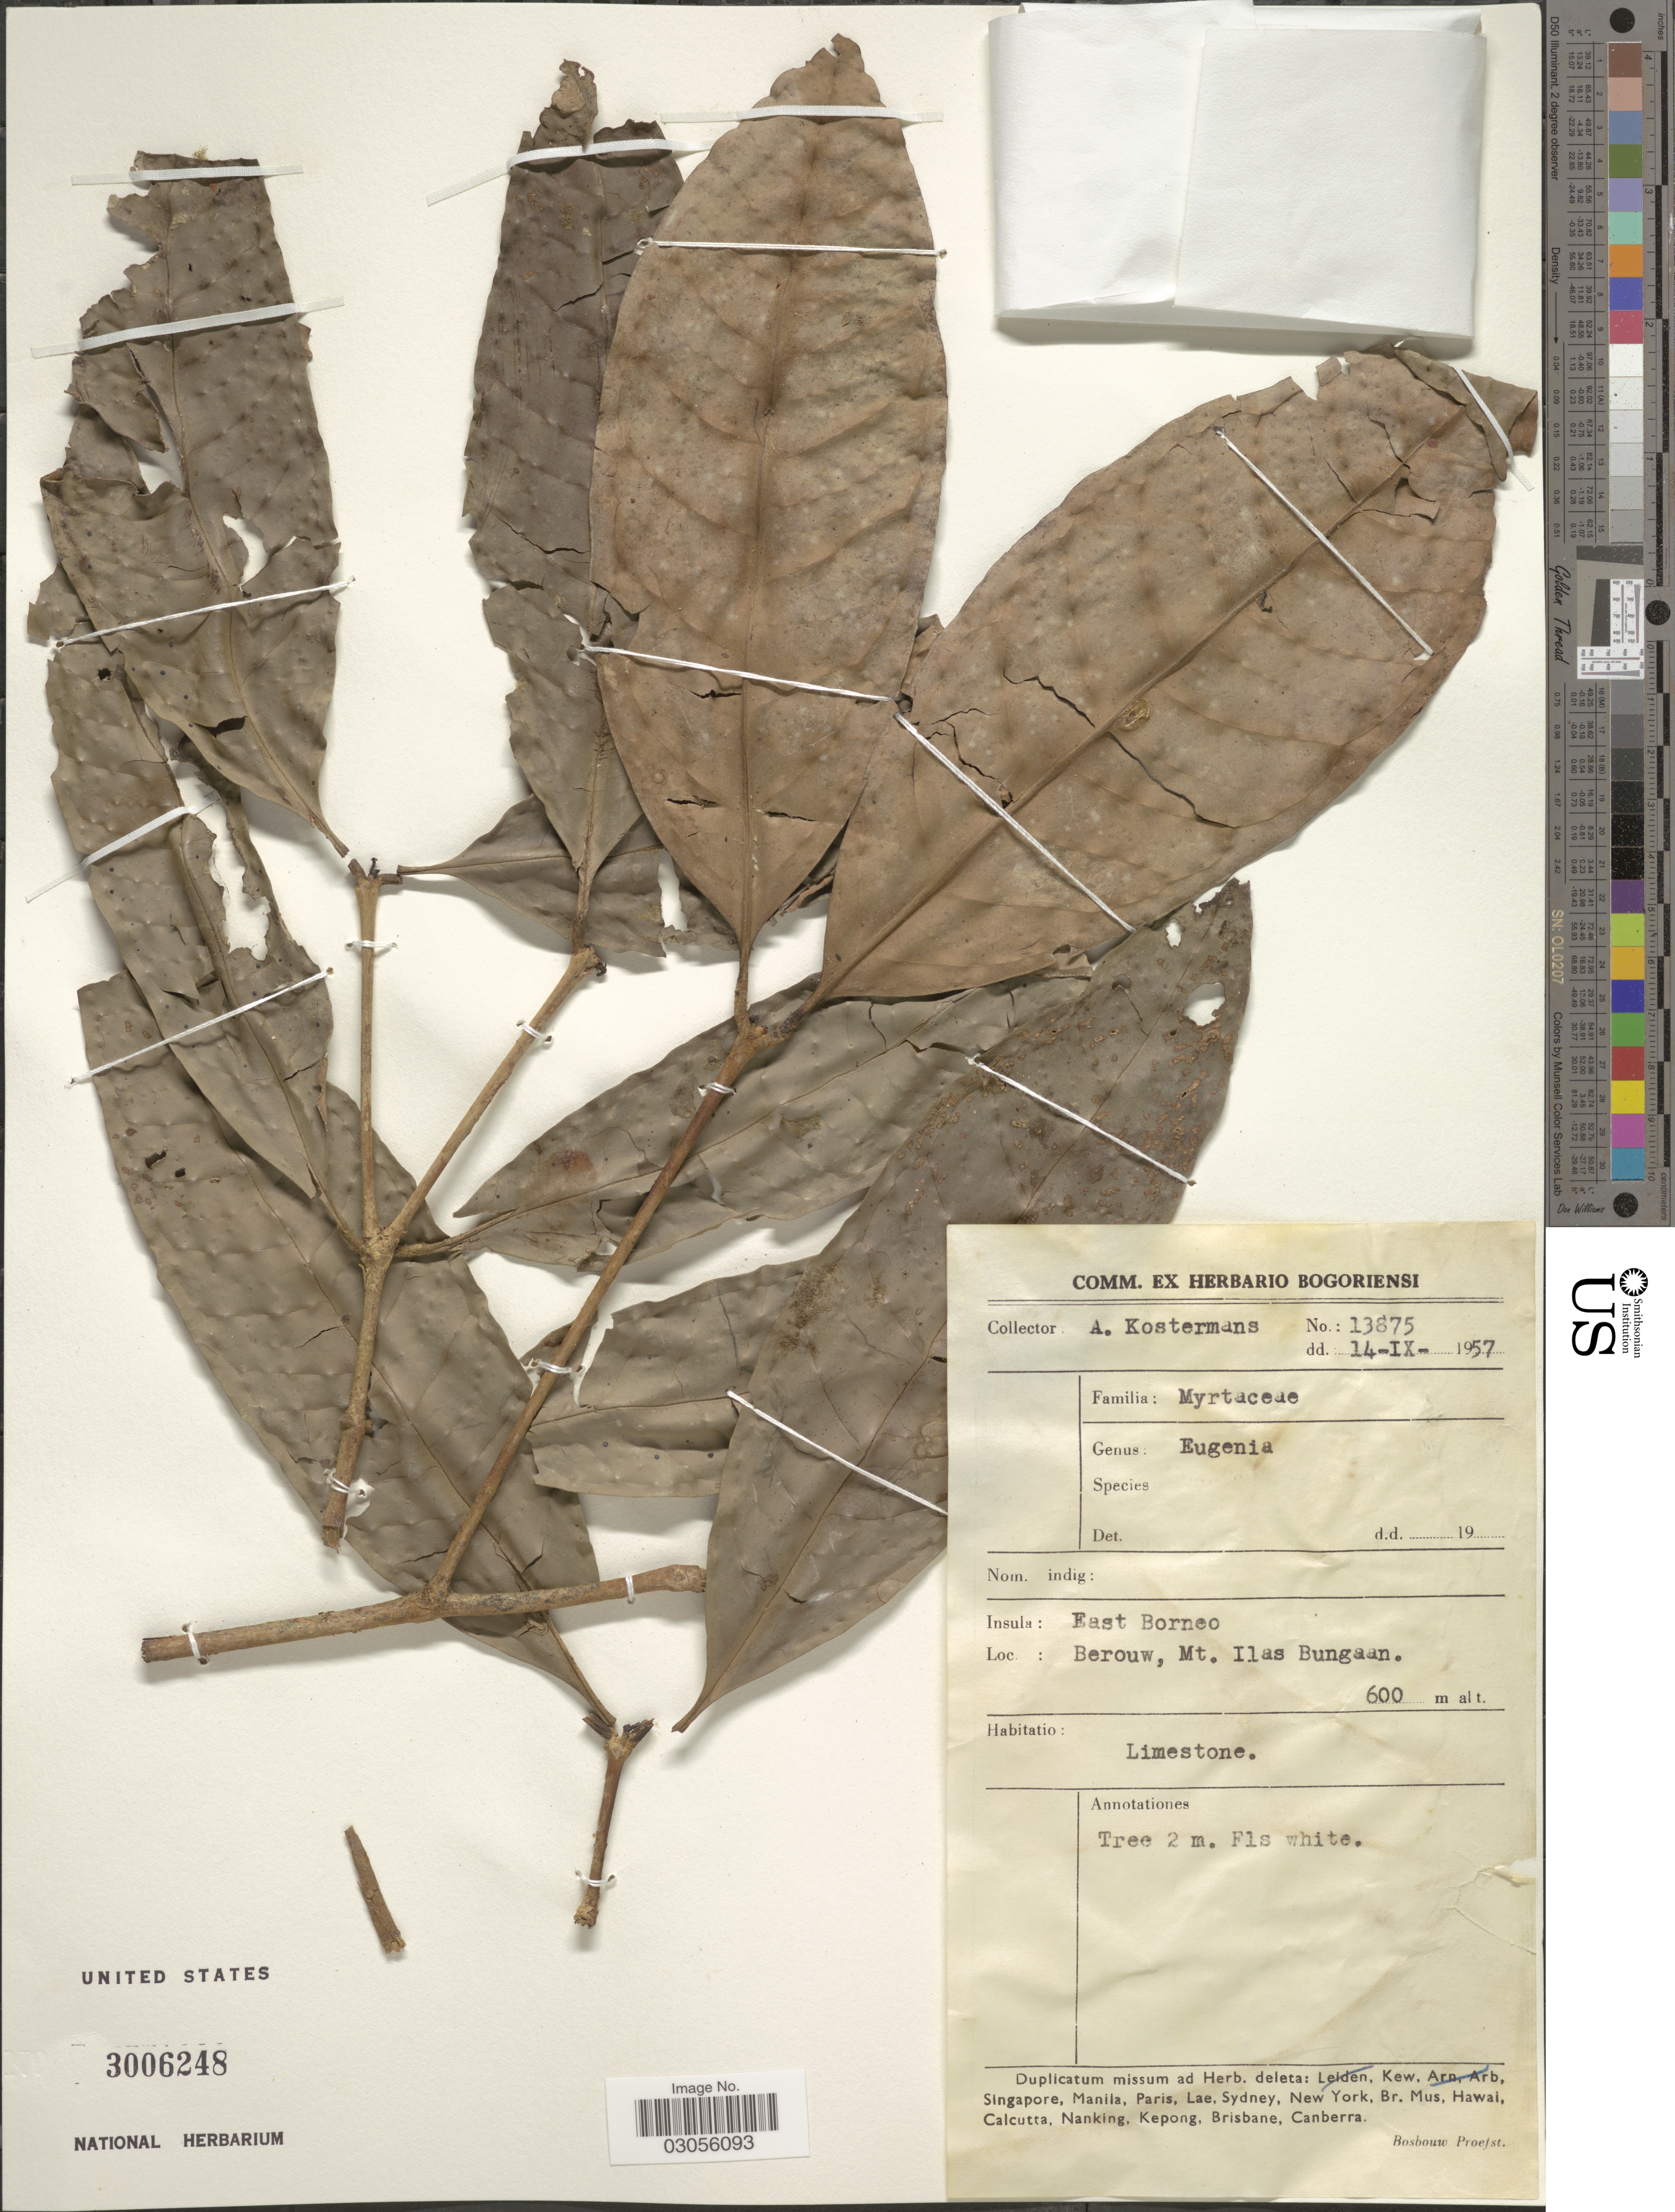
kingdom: Plantae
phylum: Tracheophyta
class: Magnoliopsida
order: Myrtales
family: Myrtaceae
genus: Syzygium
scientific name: Syzygium sp.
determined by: Strong, M. T., (US), Smithsonian Institution - National Museum of Natural History (UNITED STATES)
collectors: A. J. G. Kostermans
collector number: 13875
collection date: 1957-09-14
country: Indonesia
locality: Insula: East Borneo. Berouw, Mt. Ilas Bungaan.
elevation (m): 600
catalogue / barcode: US 3006248